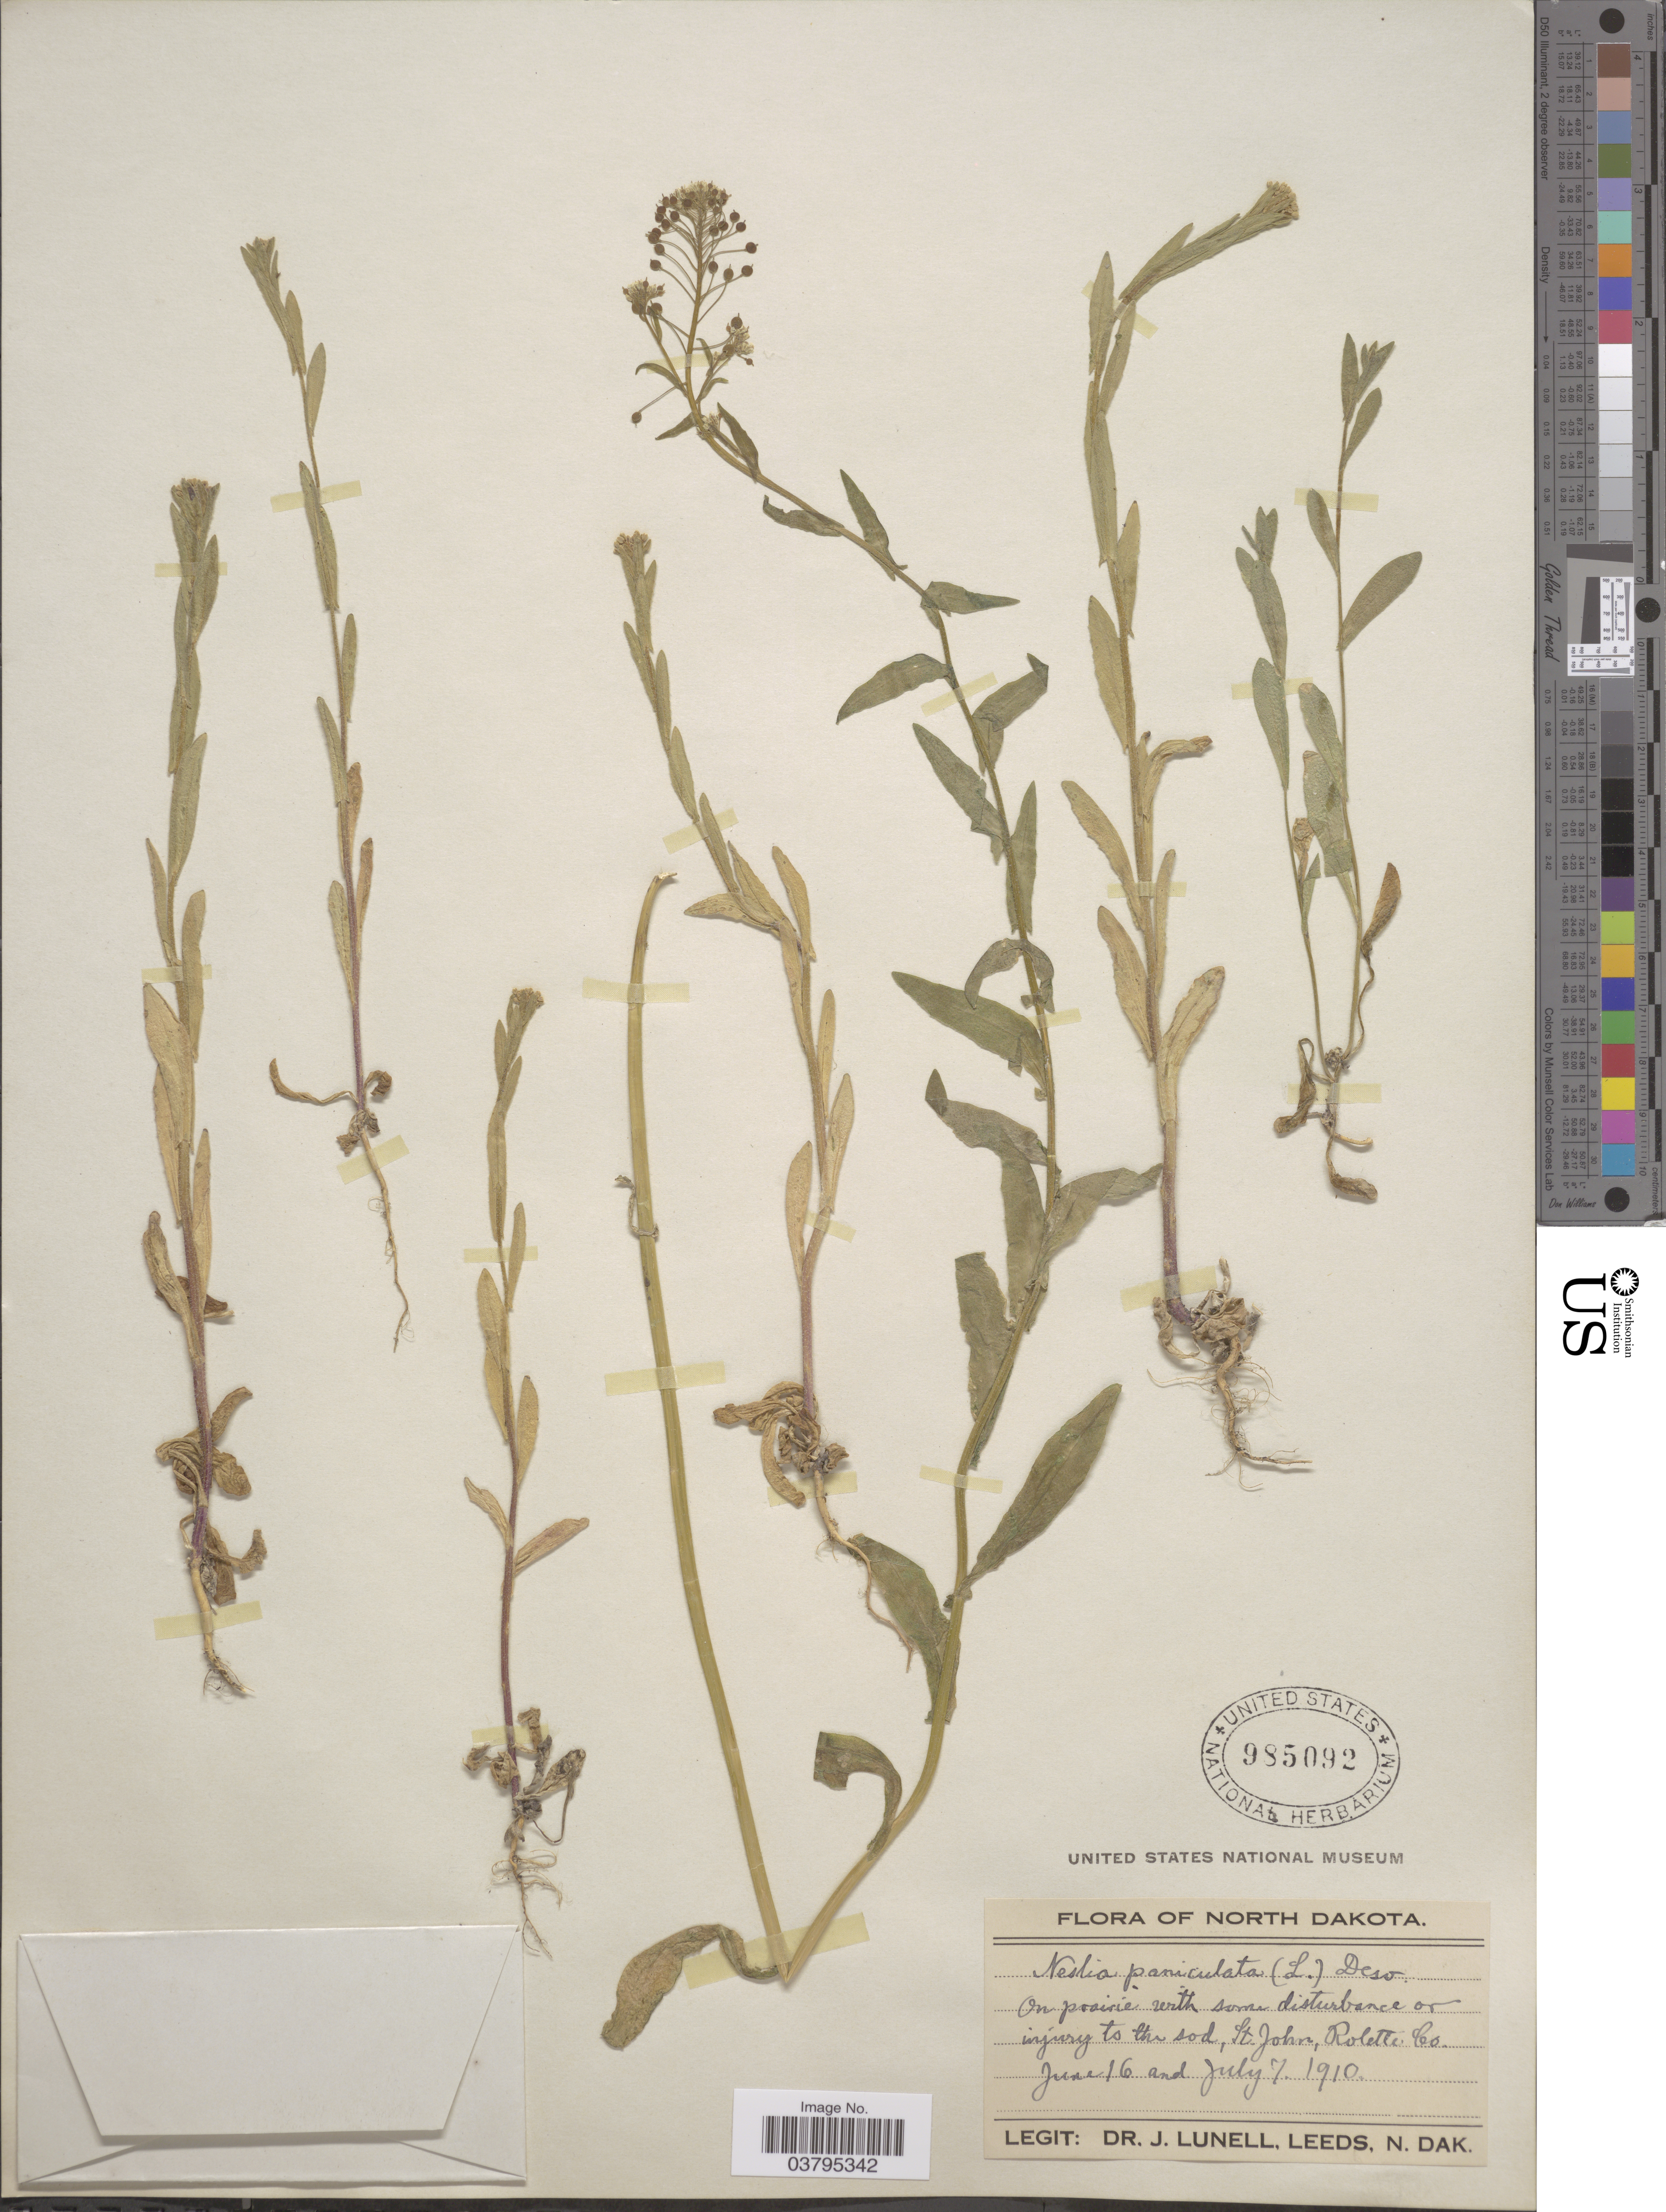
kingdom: Plantae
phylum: Tracheophyta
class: Magnoliopsida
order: Brassicales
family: Brassicaceae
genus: Neslia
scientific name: Neslia paniculata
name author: (L.) Desv.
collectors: J. Lunell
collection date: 1910-06-16/1910-07-07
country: United States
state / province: North Dakota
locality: On prairie with some disturbance or injury to the sod, St. John, Rolette Co.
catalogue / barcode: US 985092